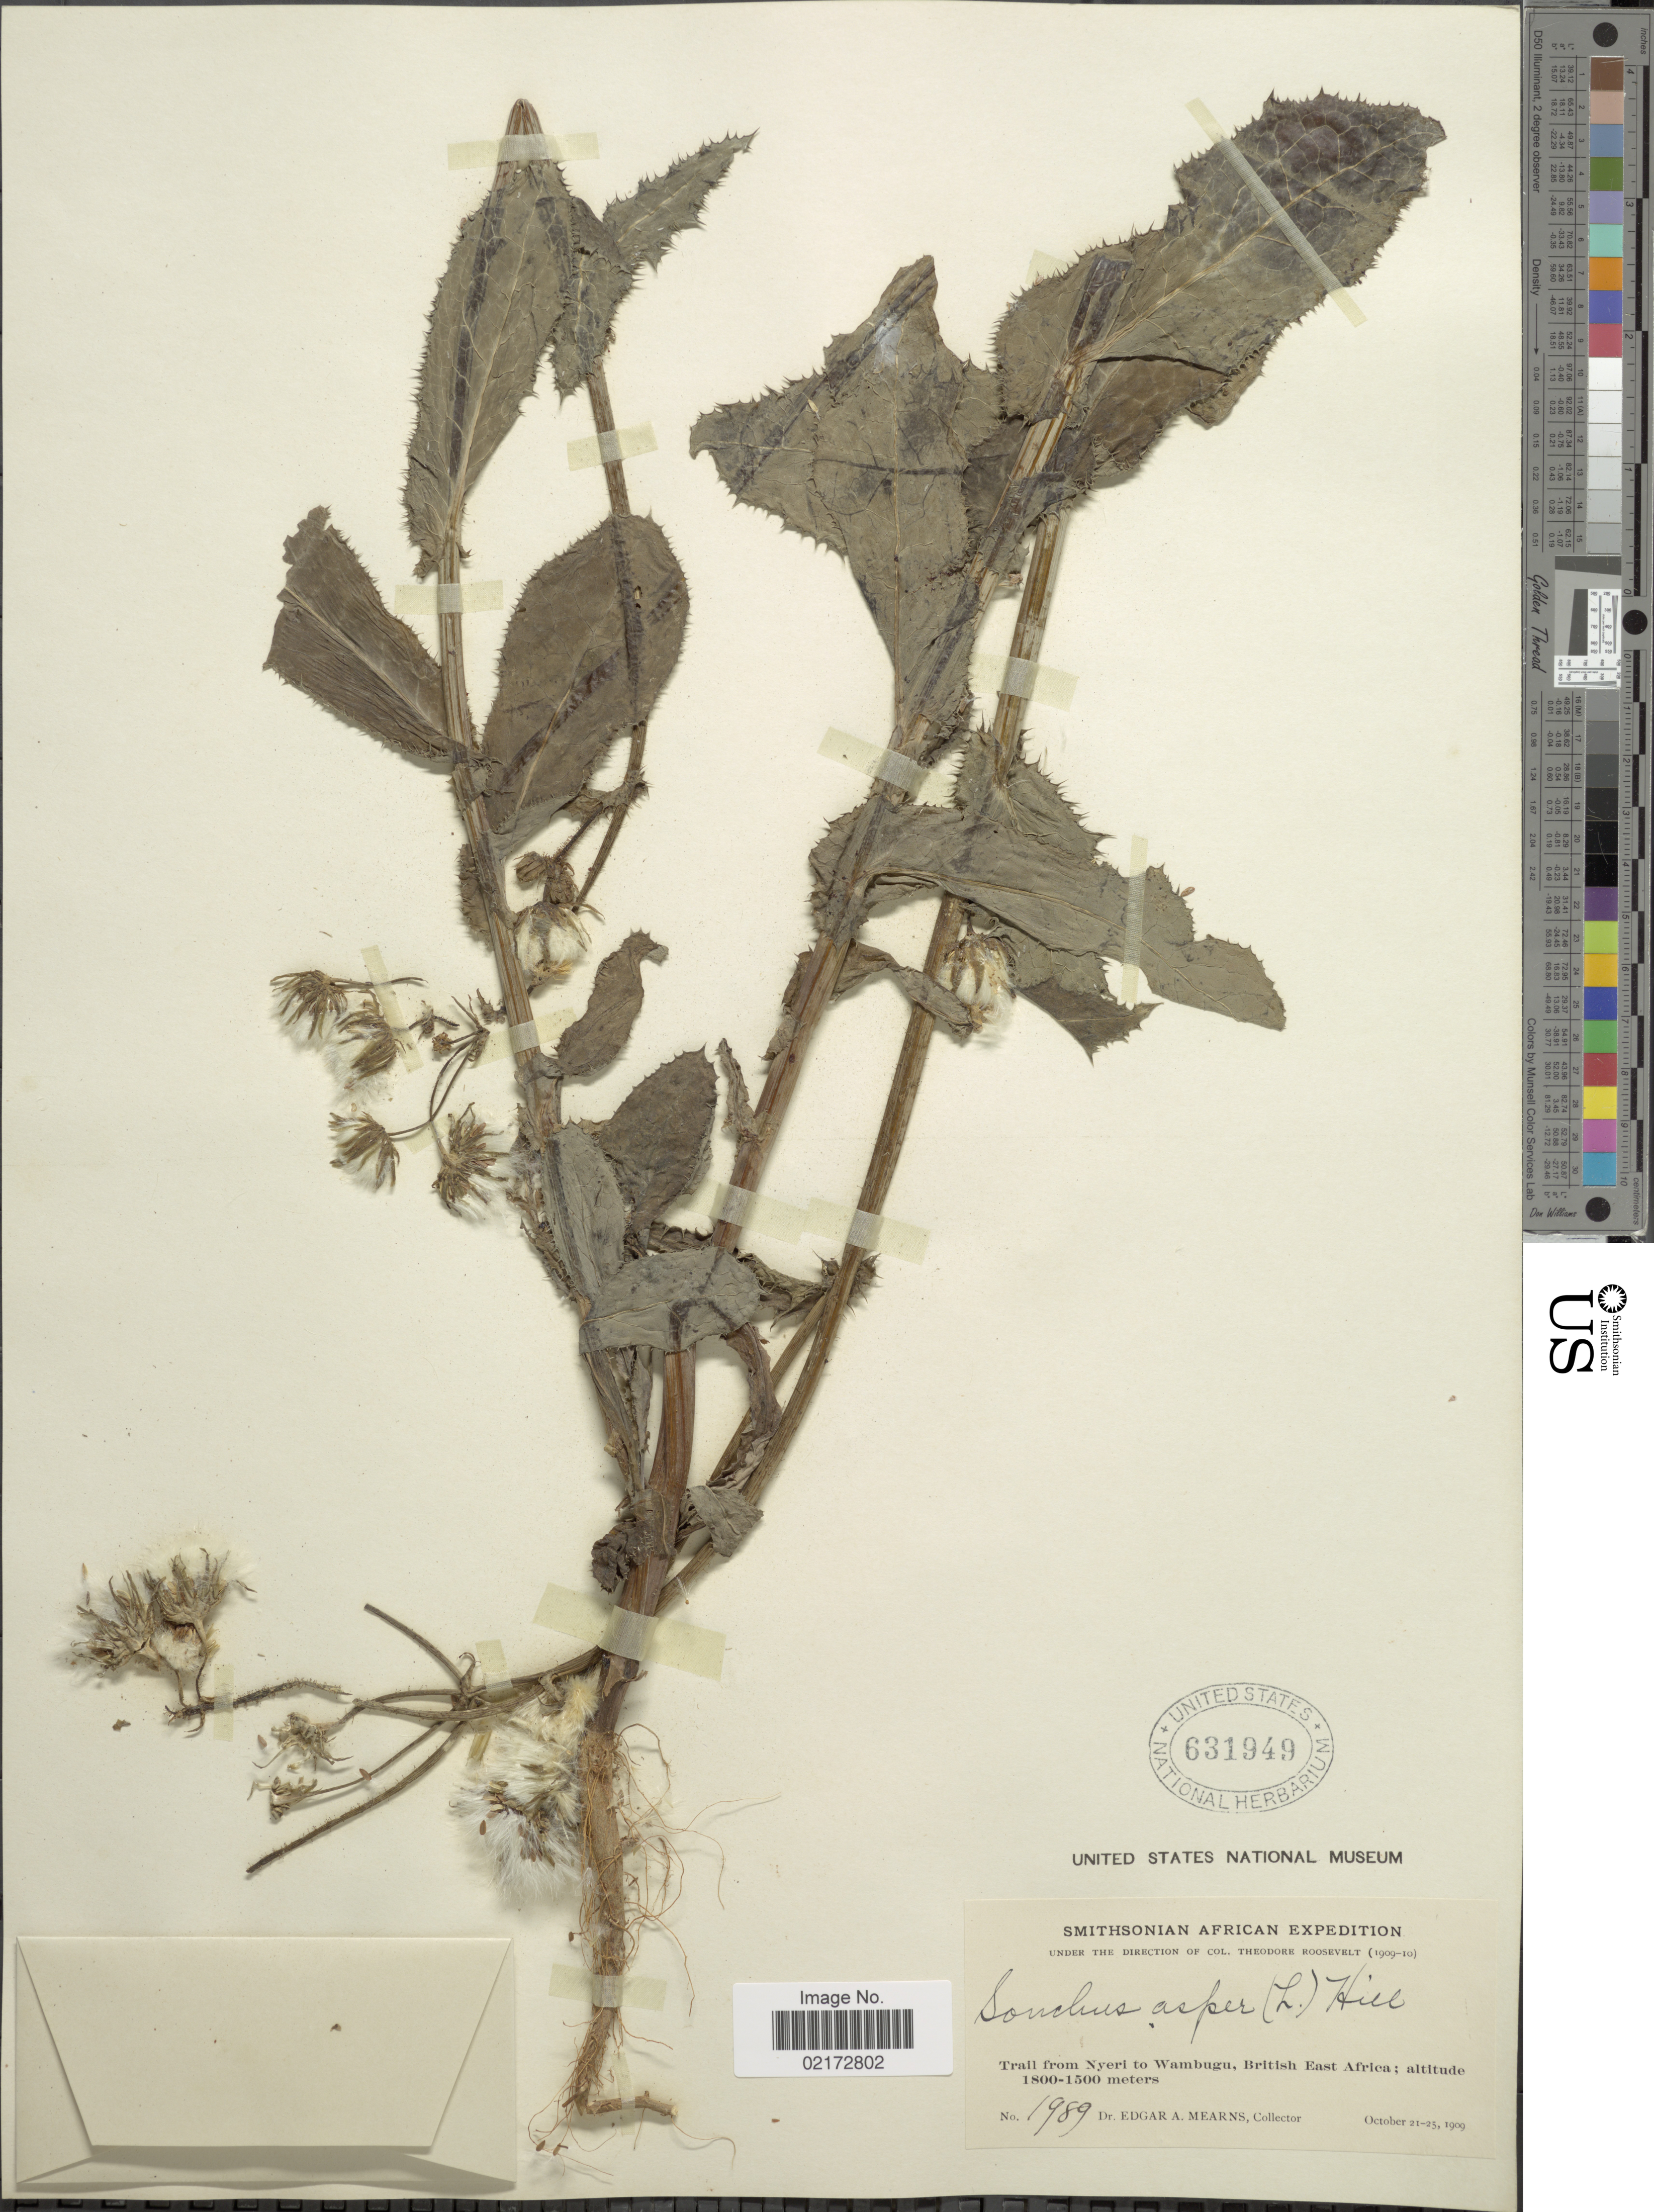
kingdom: Plantae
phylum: Tracheophyta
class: Magnoliopsida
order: Asterales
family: Asteraceae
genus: Sonchus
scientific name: Sonchus asper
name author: (L.) Hill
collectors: E. A. Mearns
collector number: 1989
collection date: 1909-10-21/1909-10-25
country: Kenya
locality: Trail from Nyeri to Wambugu, British East Africa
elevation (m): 1500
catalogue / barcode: US 631949